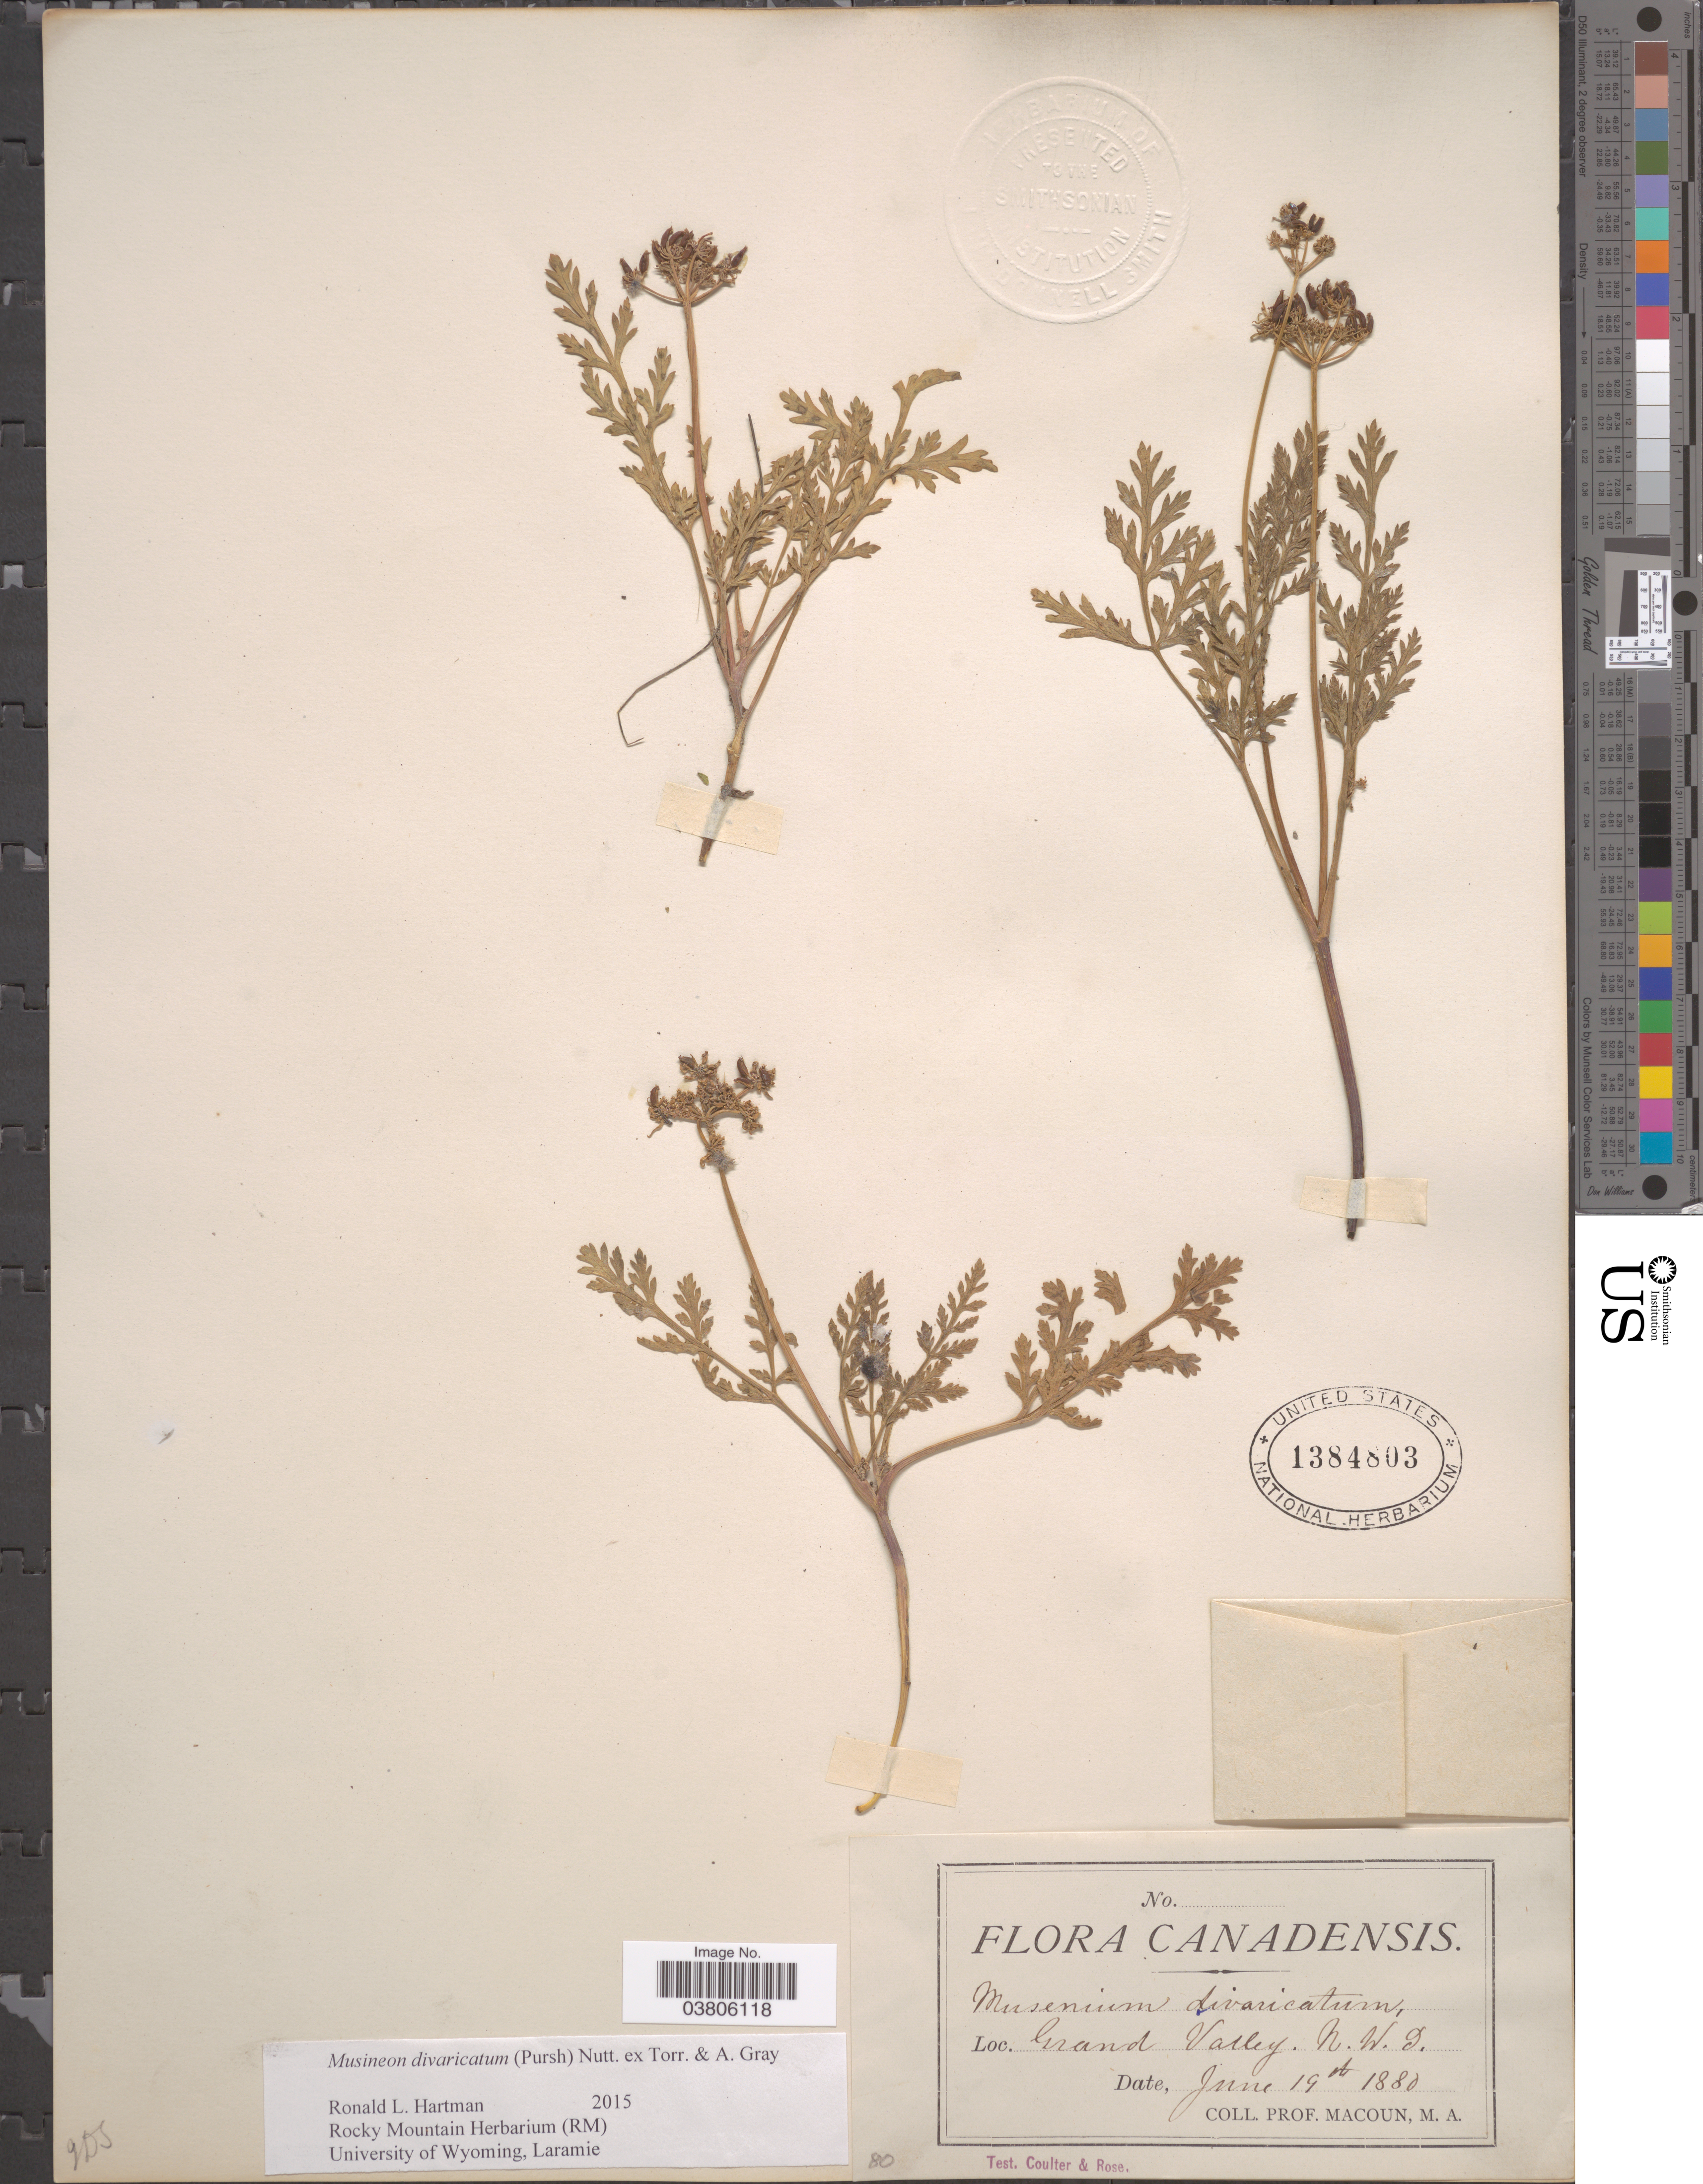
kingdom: Plantae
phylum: Tracheophyta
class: Magnoliopsida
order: Apiales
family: Apiaceae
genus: Musineon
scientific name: Musineon divaricatum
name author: (Pursh) Nutt.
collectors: M. Macoun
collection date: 1880-06-19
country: Canada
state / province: Northwest Territories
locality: Grand Valley, N. W. T.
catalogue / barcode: US 1384803